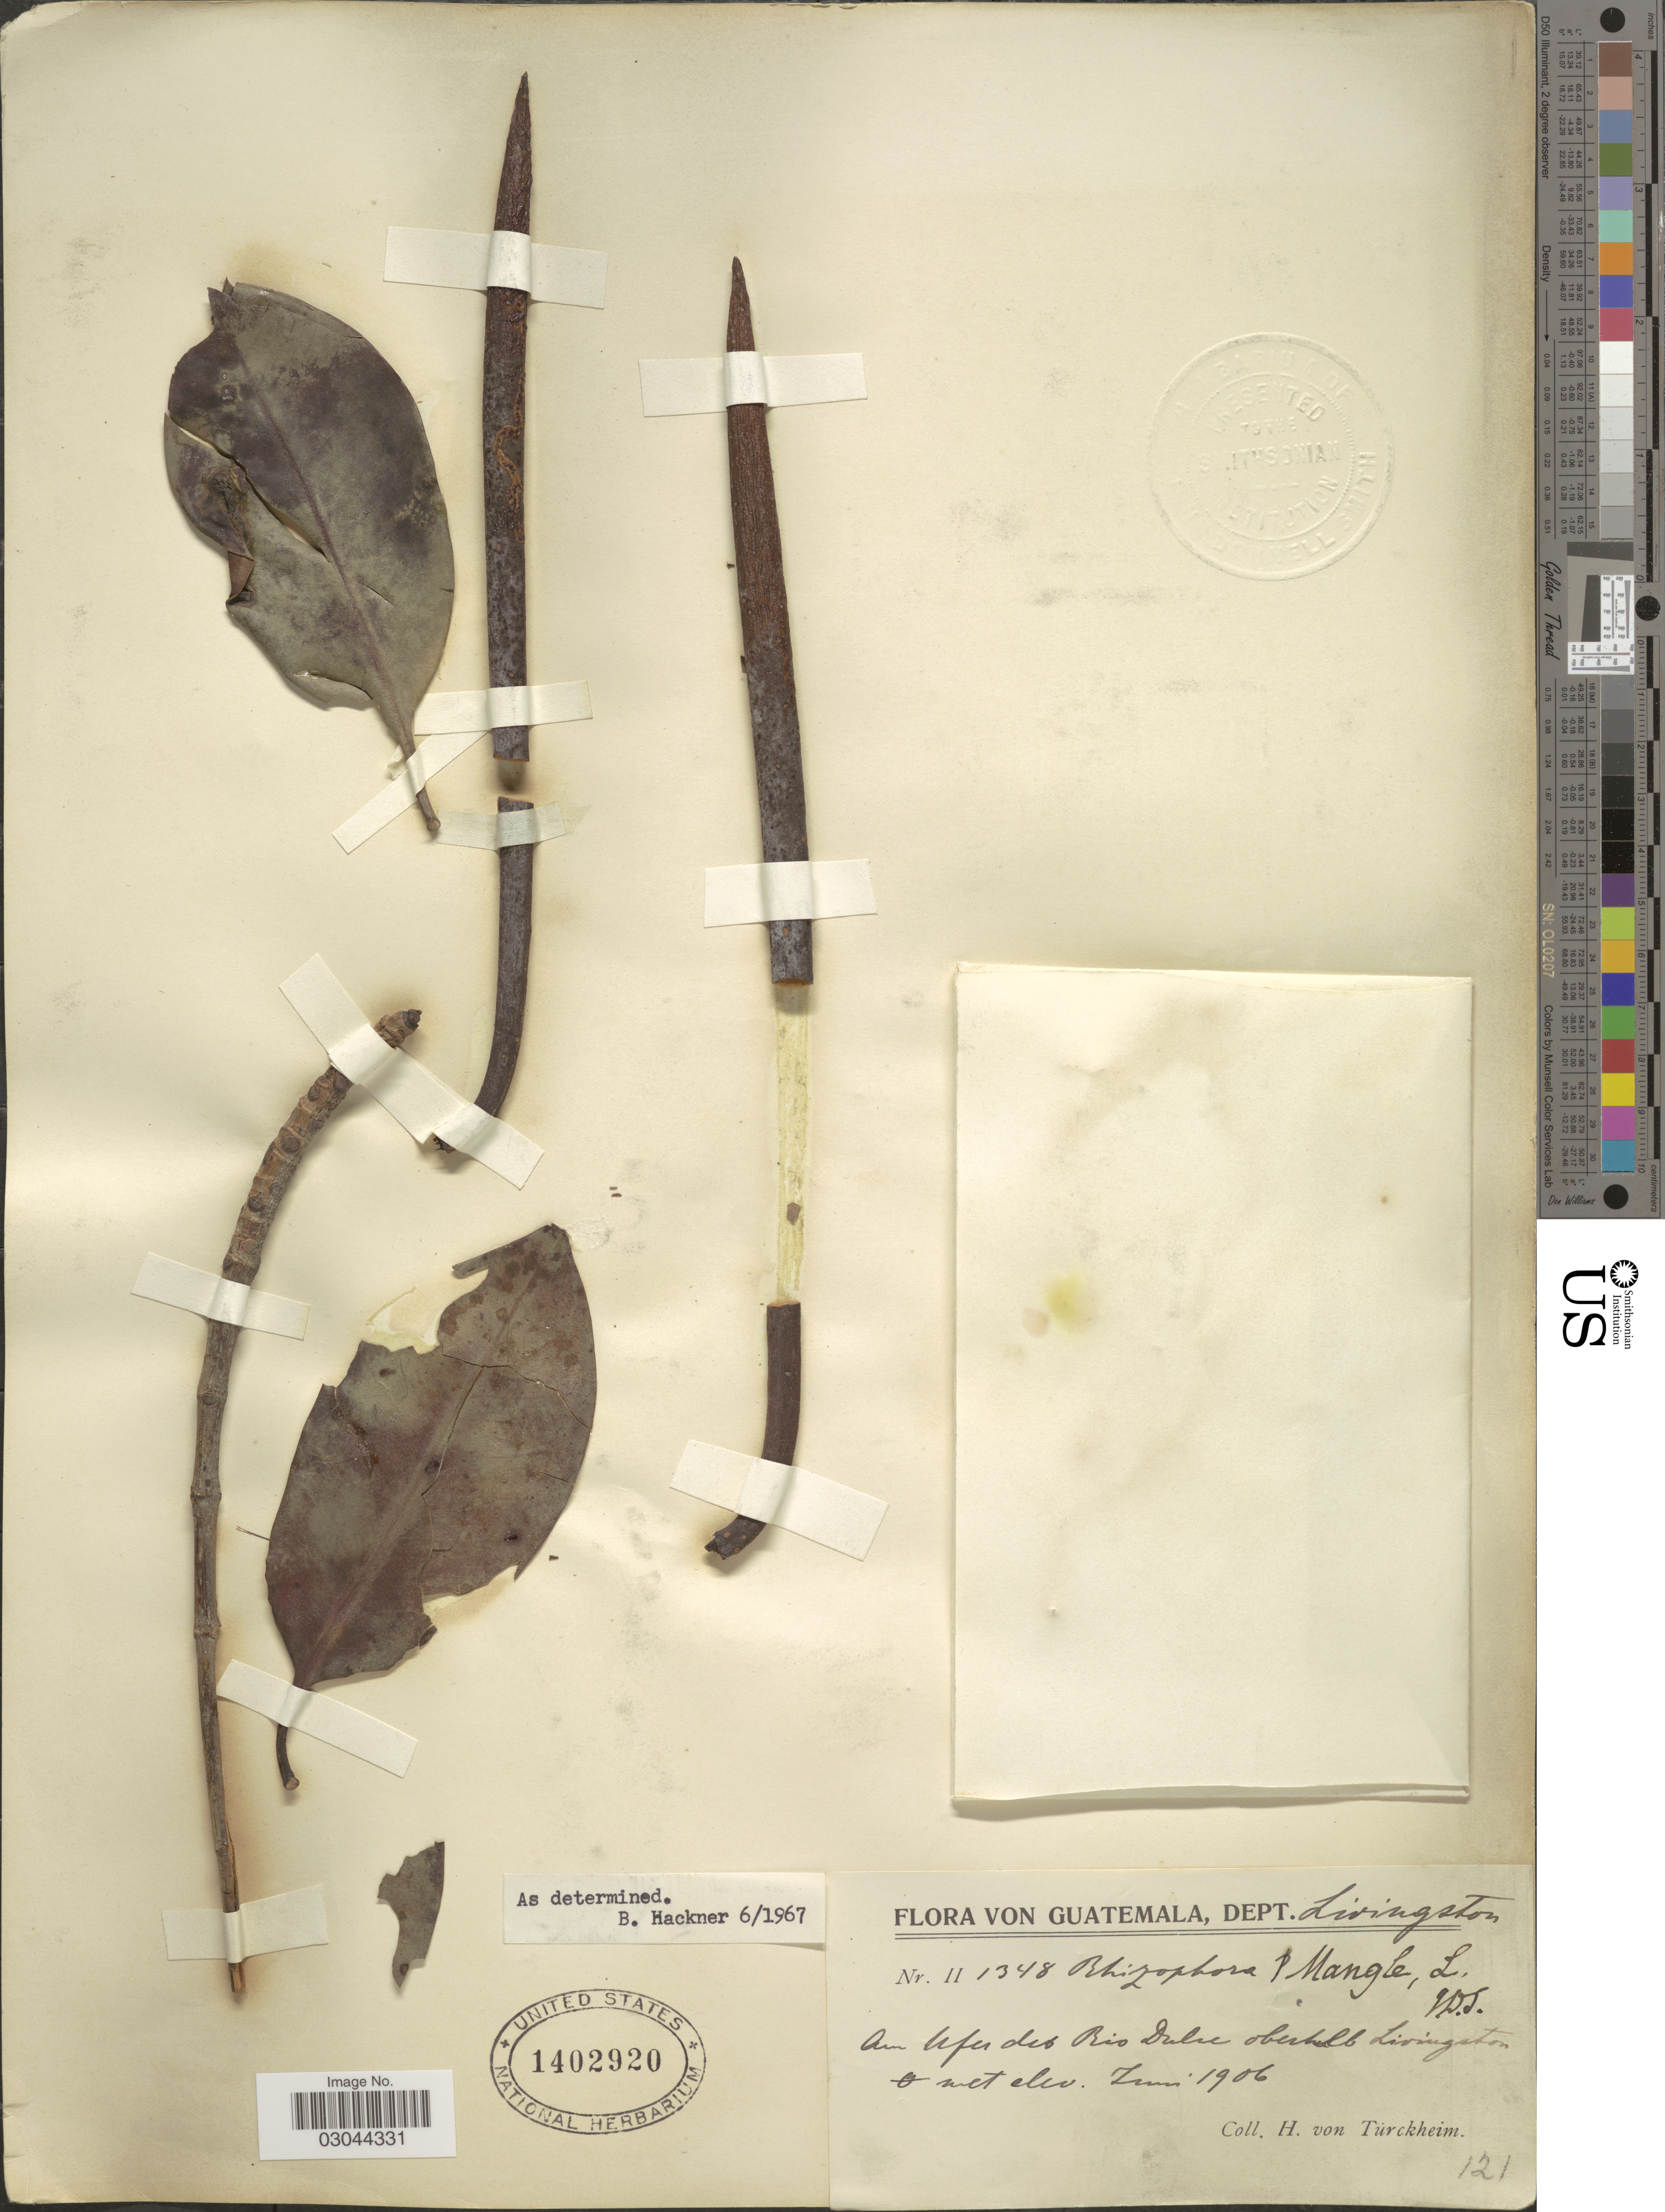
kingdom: Plantae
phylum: Tracheophyta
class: Magnoliopsida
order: Malpighiales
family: Rhizophoraceae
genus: Rhizophora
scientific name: Rhizophora mangle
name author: L.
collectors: H. von Türckheim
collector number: II1348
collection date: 1906-06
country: Guatemala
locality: Dept. Livingston. On Ufer des Rio Dulce oberllb Livingston.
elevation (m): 0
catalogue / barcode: US 1402920